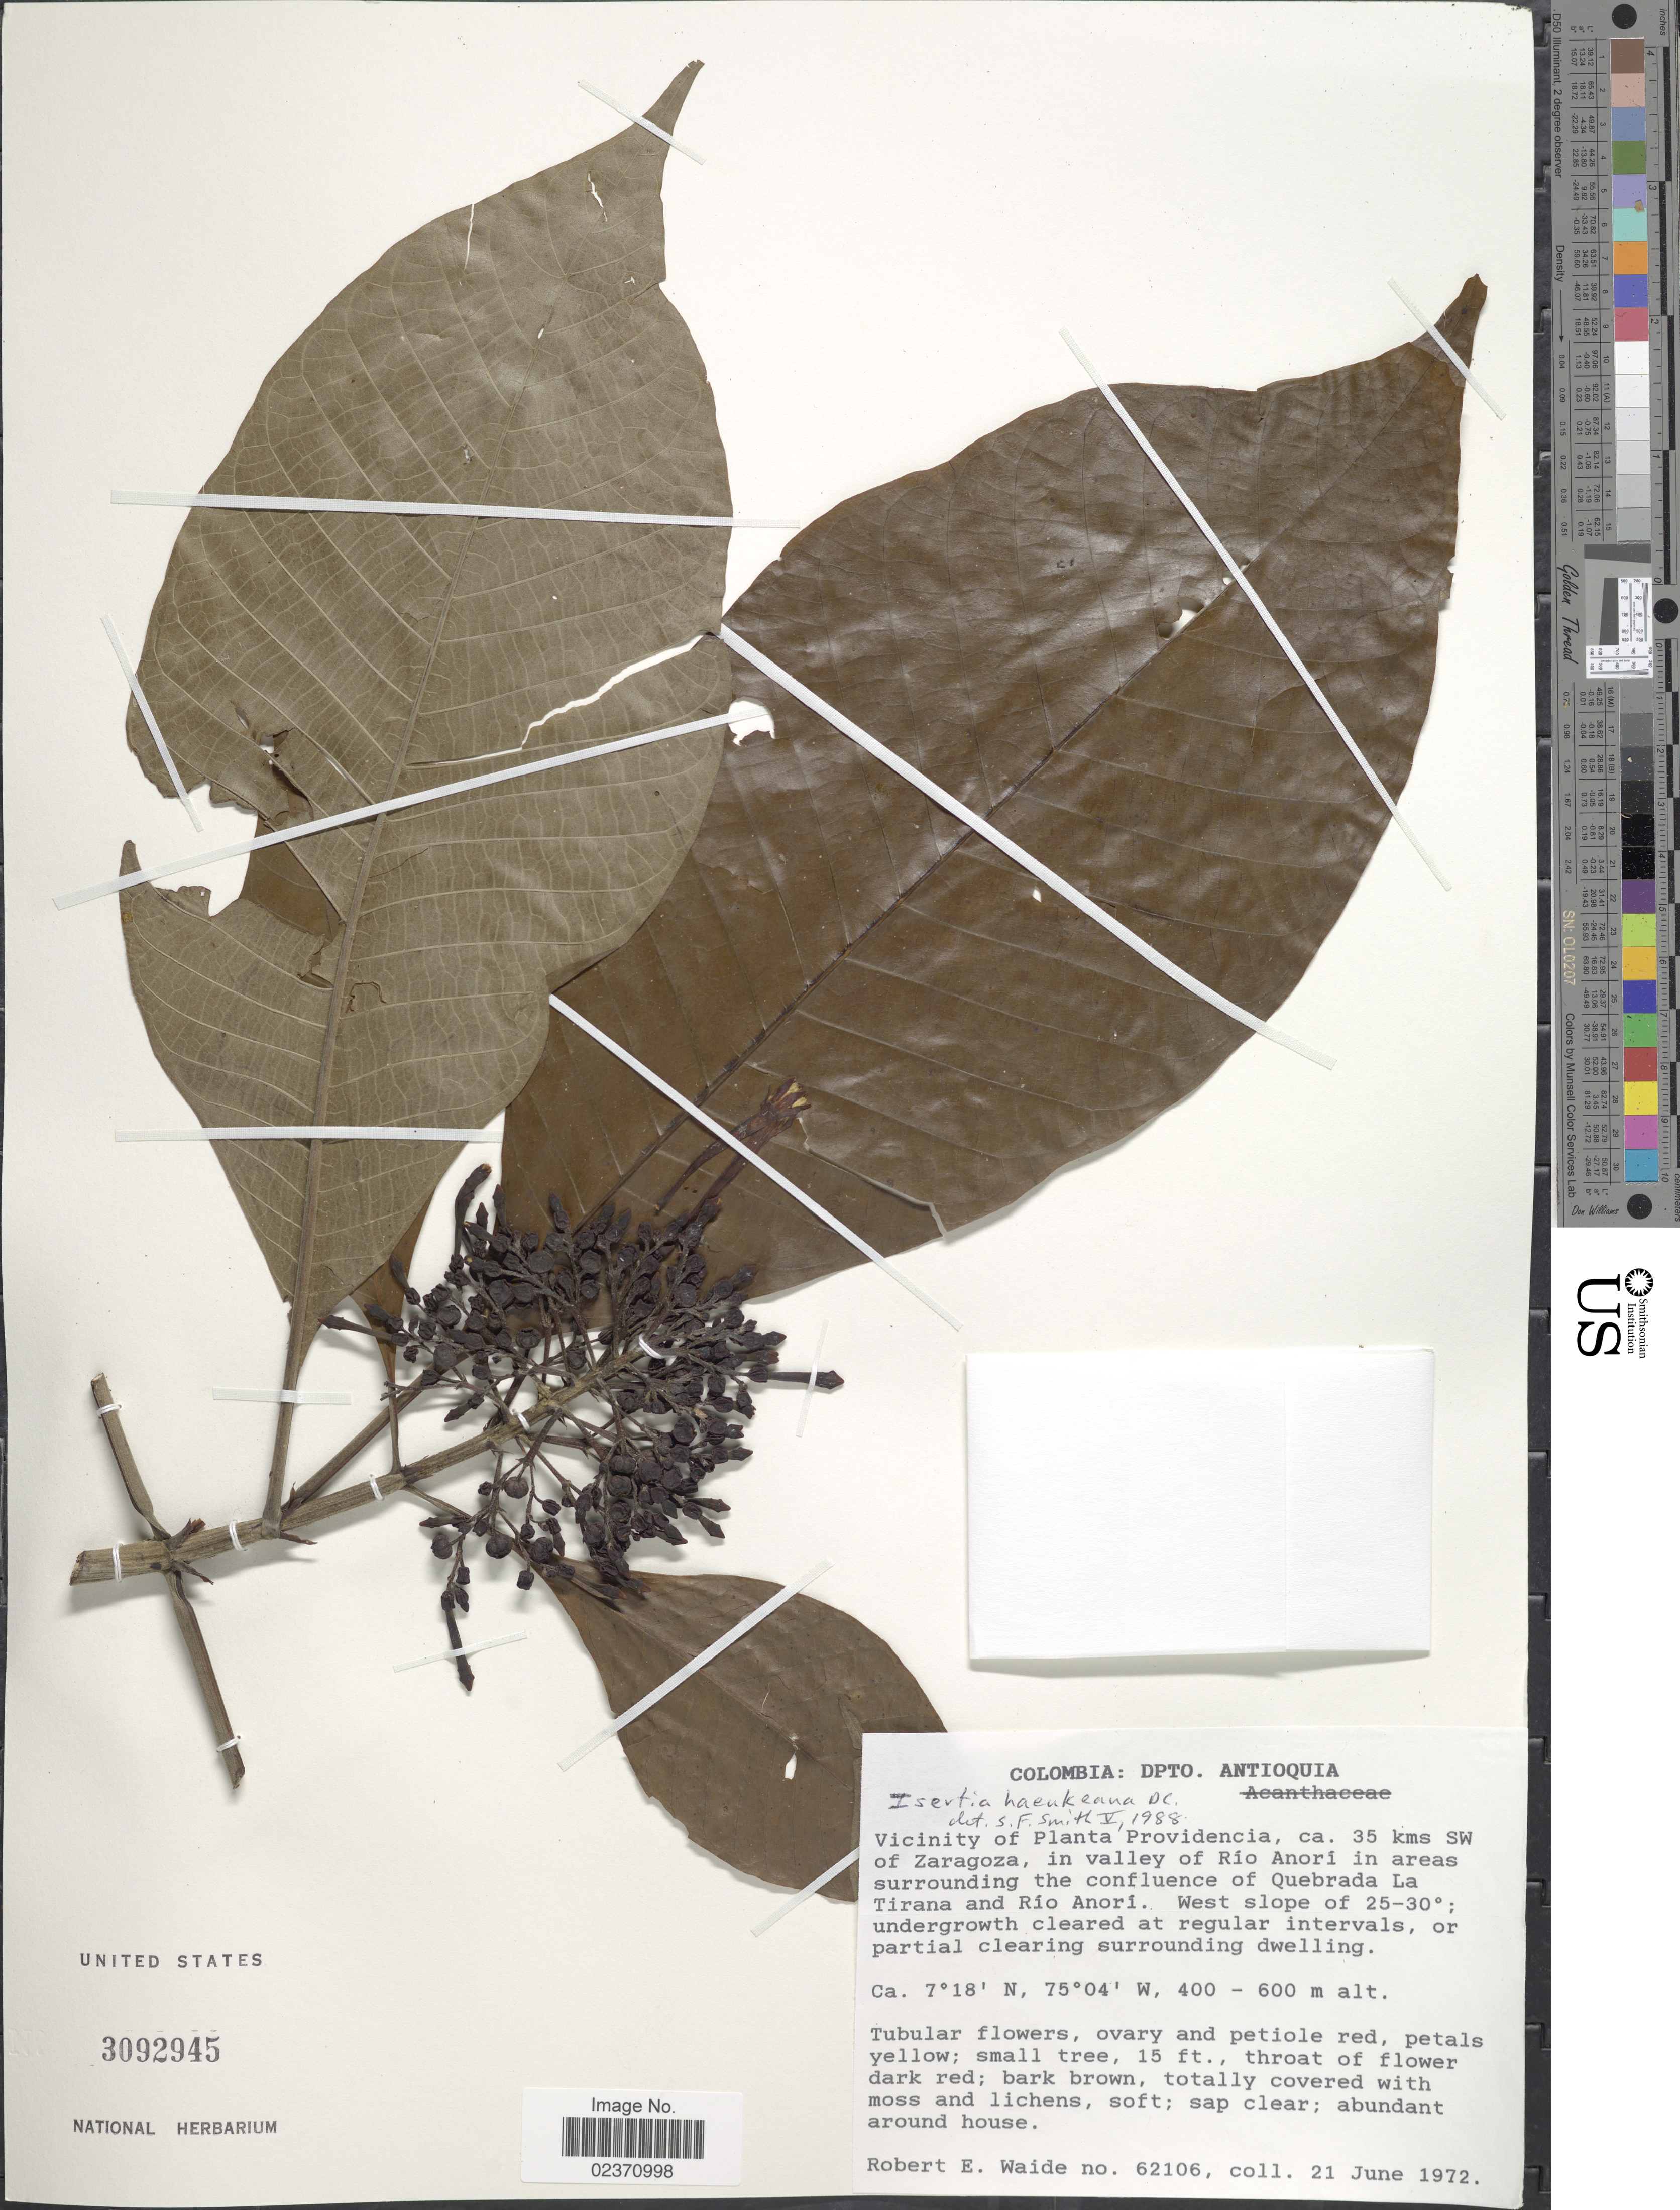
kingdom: Plantae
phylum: Tracheophyta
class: Magnoliopsida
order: Gentianales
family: Rubiaceae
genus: Isertia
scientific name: Isertia haenkeana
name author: DC.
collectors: R. Waide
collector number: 62106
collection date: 1972-06-21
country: Colombia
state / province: Antioquia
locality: Depto. Antioquia. Vicinity of Planta Providencia, ca. 35 kms SW of Zaragoza, in valley of Rio Anori in areas surrounding the confluence of Quebrada La Tirana and Rio Anori. West slope of 25-30º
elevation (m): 400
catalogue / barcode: US 3092945